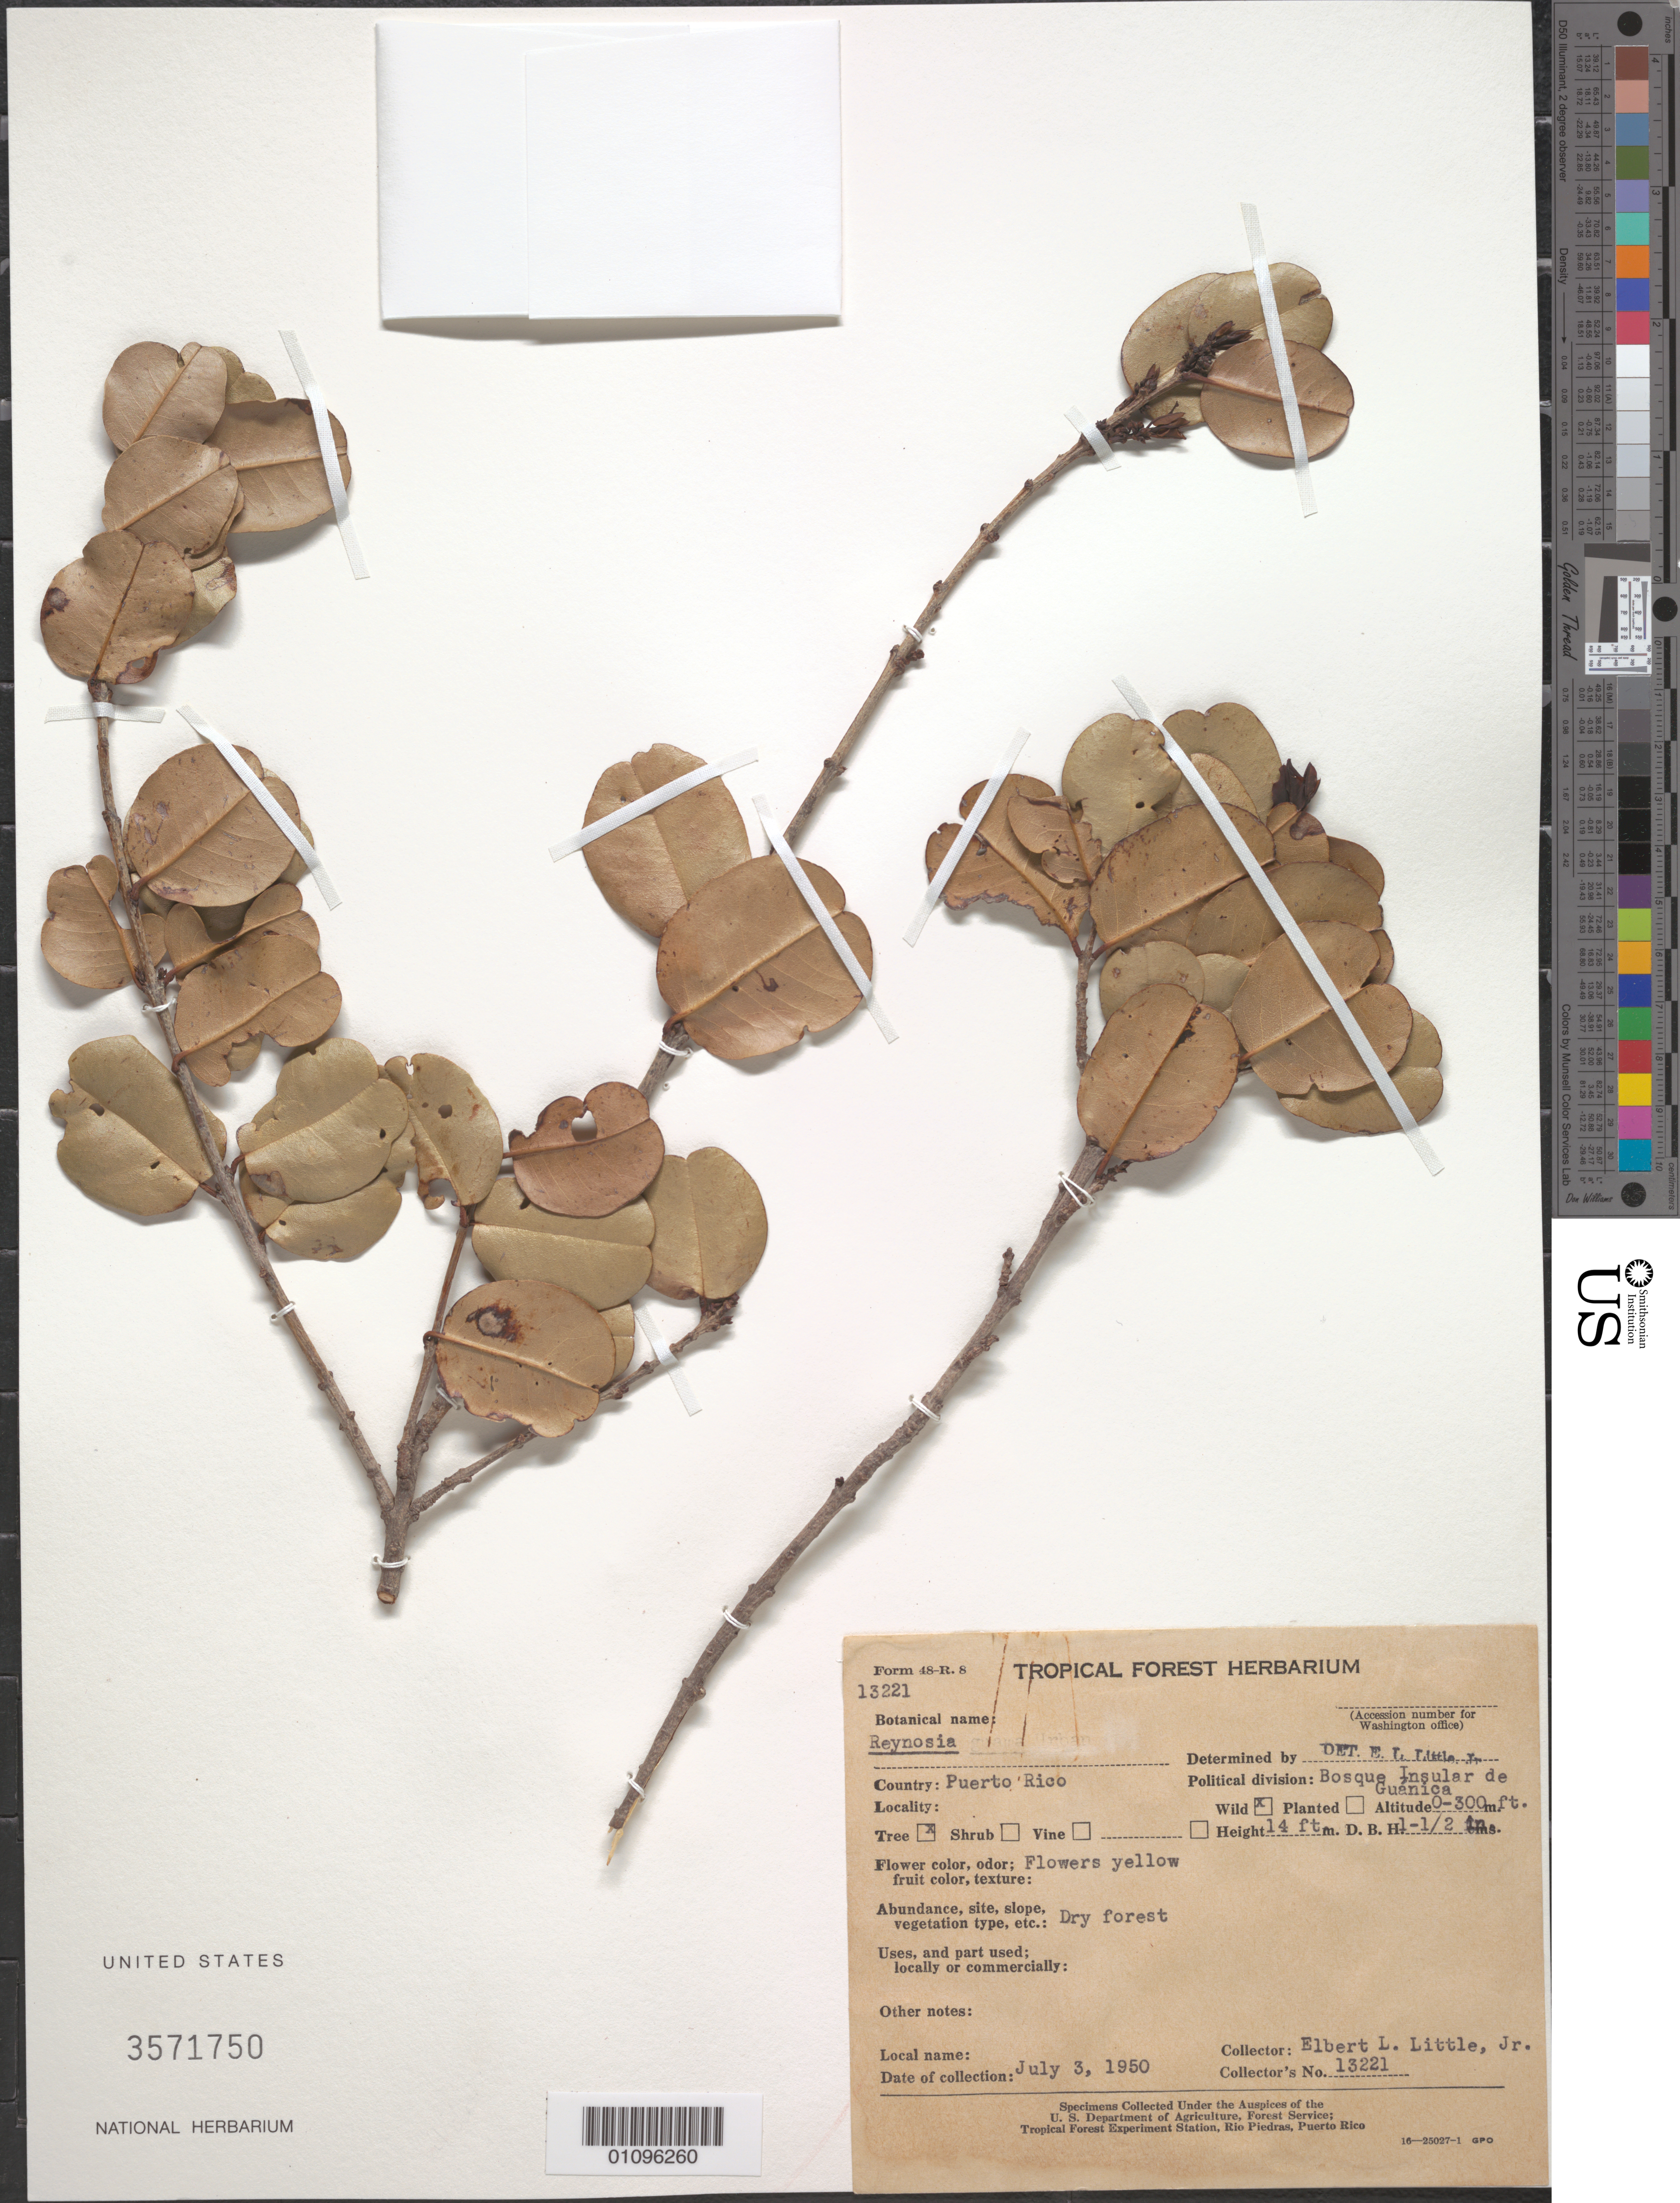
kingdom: Plantae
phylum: Tracheophyta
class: Magnoliopsida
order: Rosales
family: Rhamnaceae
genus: Reynosia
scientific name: Reynosia sp.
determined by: Little, Elbert L., Jr., (FSSR), United States Department of Agriculture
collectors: E. L. Little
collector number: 13221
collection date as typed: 03 Jul 1950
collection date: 1950-07-03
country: Puerto Rico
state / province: Guánica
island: Puerto Rico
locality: Bosque Insular de Guánica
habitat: Dry forest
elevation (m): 0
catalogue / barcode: US 3571750